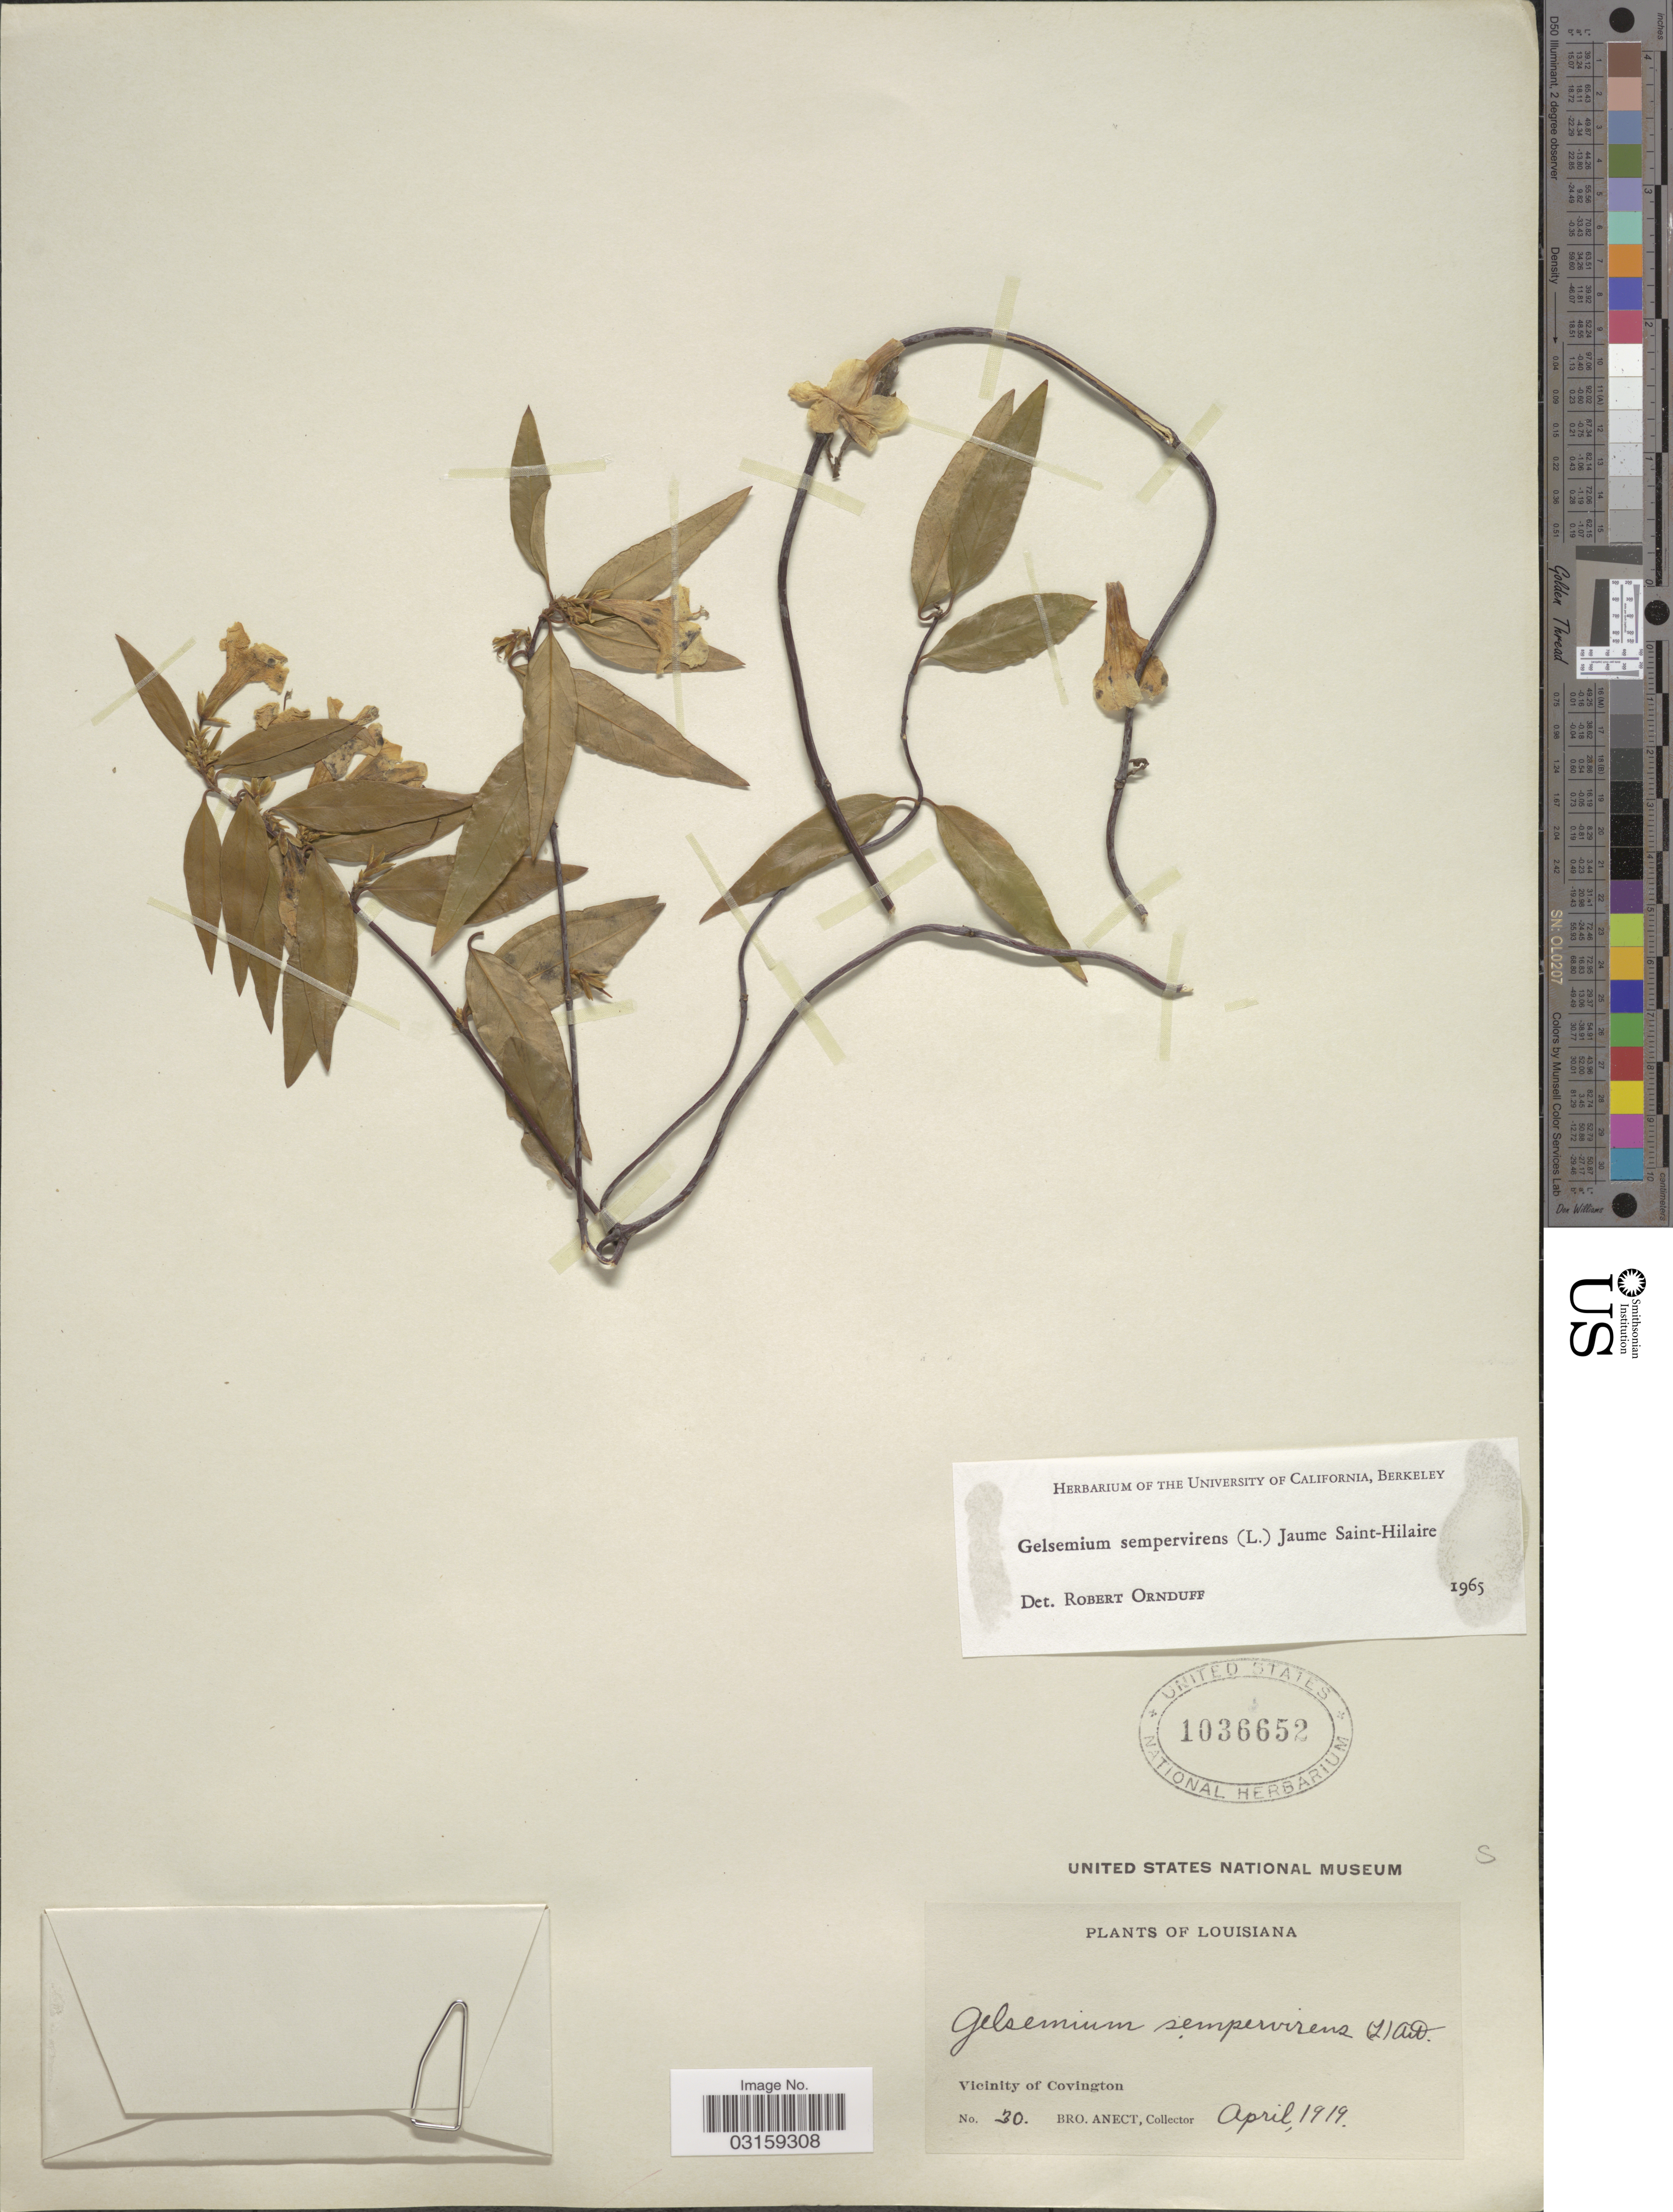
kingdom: Plantae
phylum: Tracheophyta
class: Magnoliopsida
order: Gentianales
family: Gelsemiaceae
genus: Gelsemium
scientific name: Gelsemium sempervirens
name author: (L.) J. St.-Hil.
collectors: B. Anect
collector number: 30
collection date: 1919-04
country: United States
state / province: Louisiana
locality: Vicinity of Covington.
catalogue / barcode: US 1036652